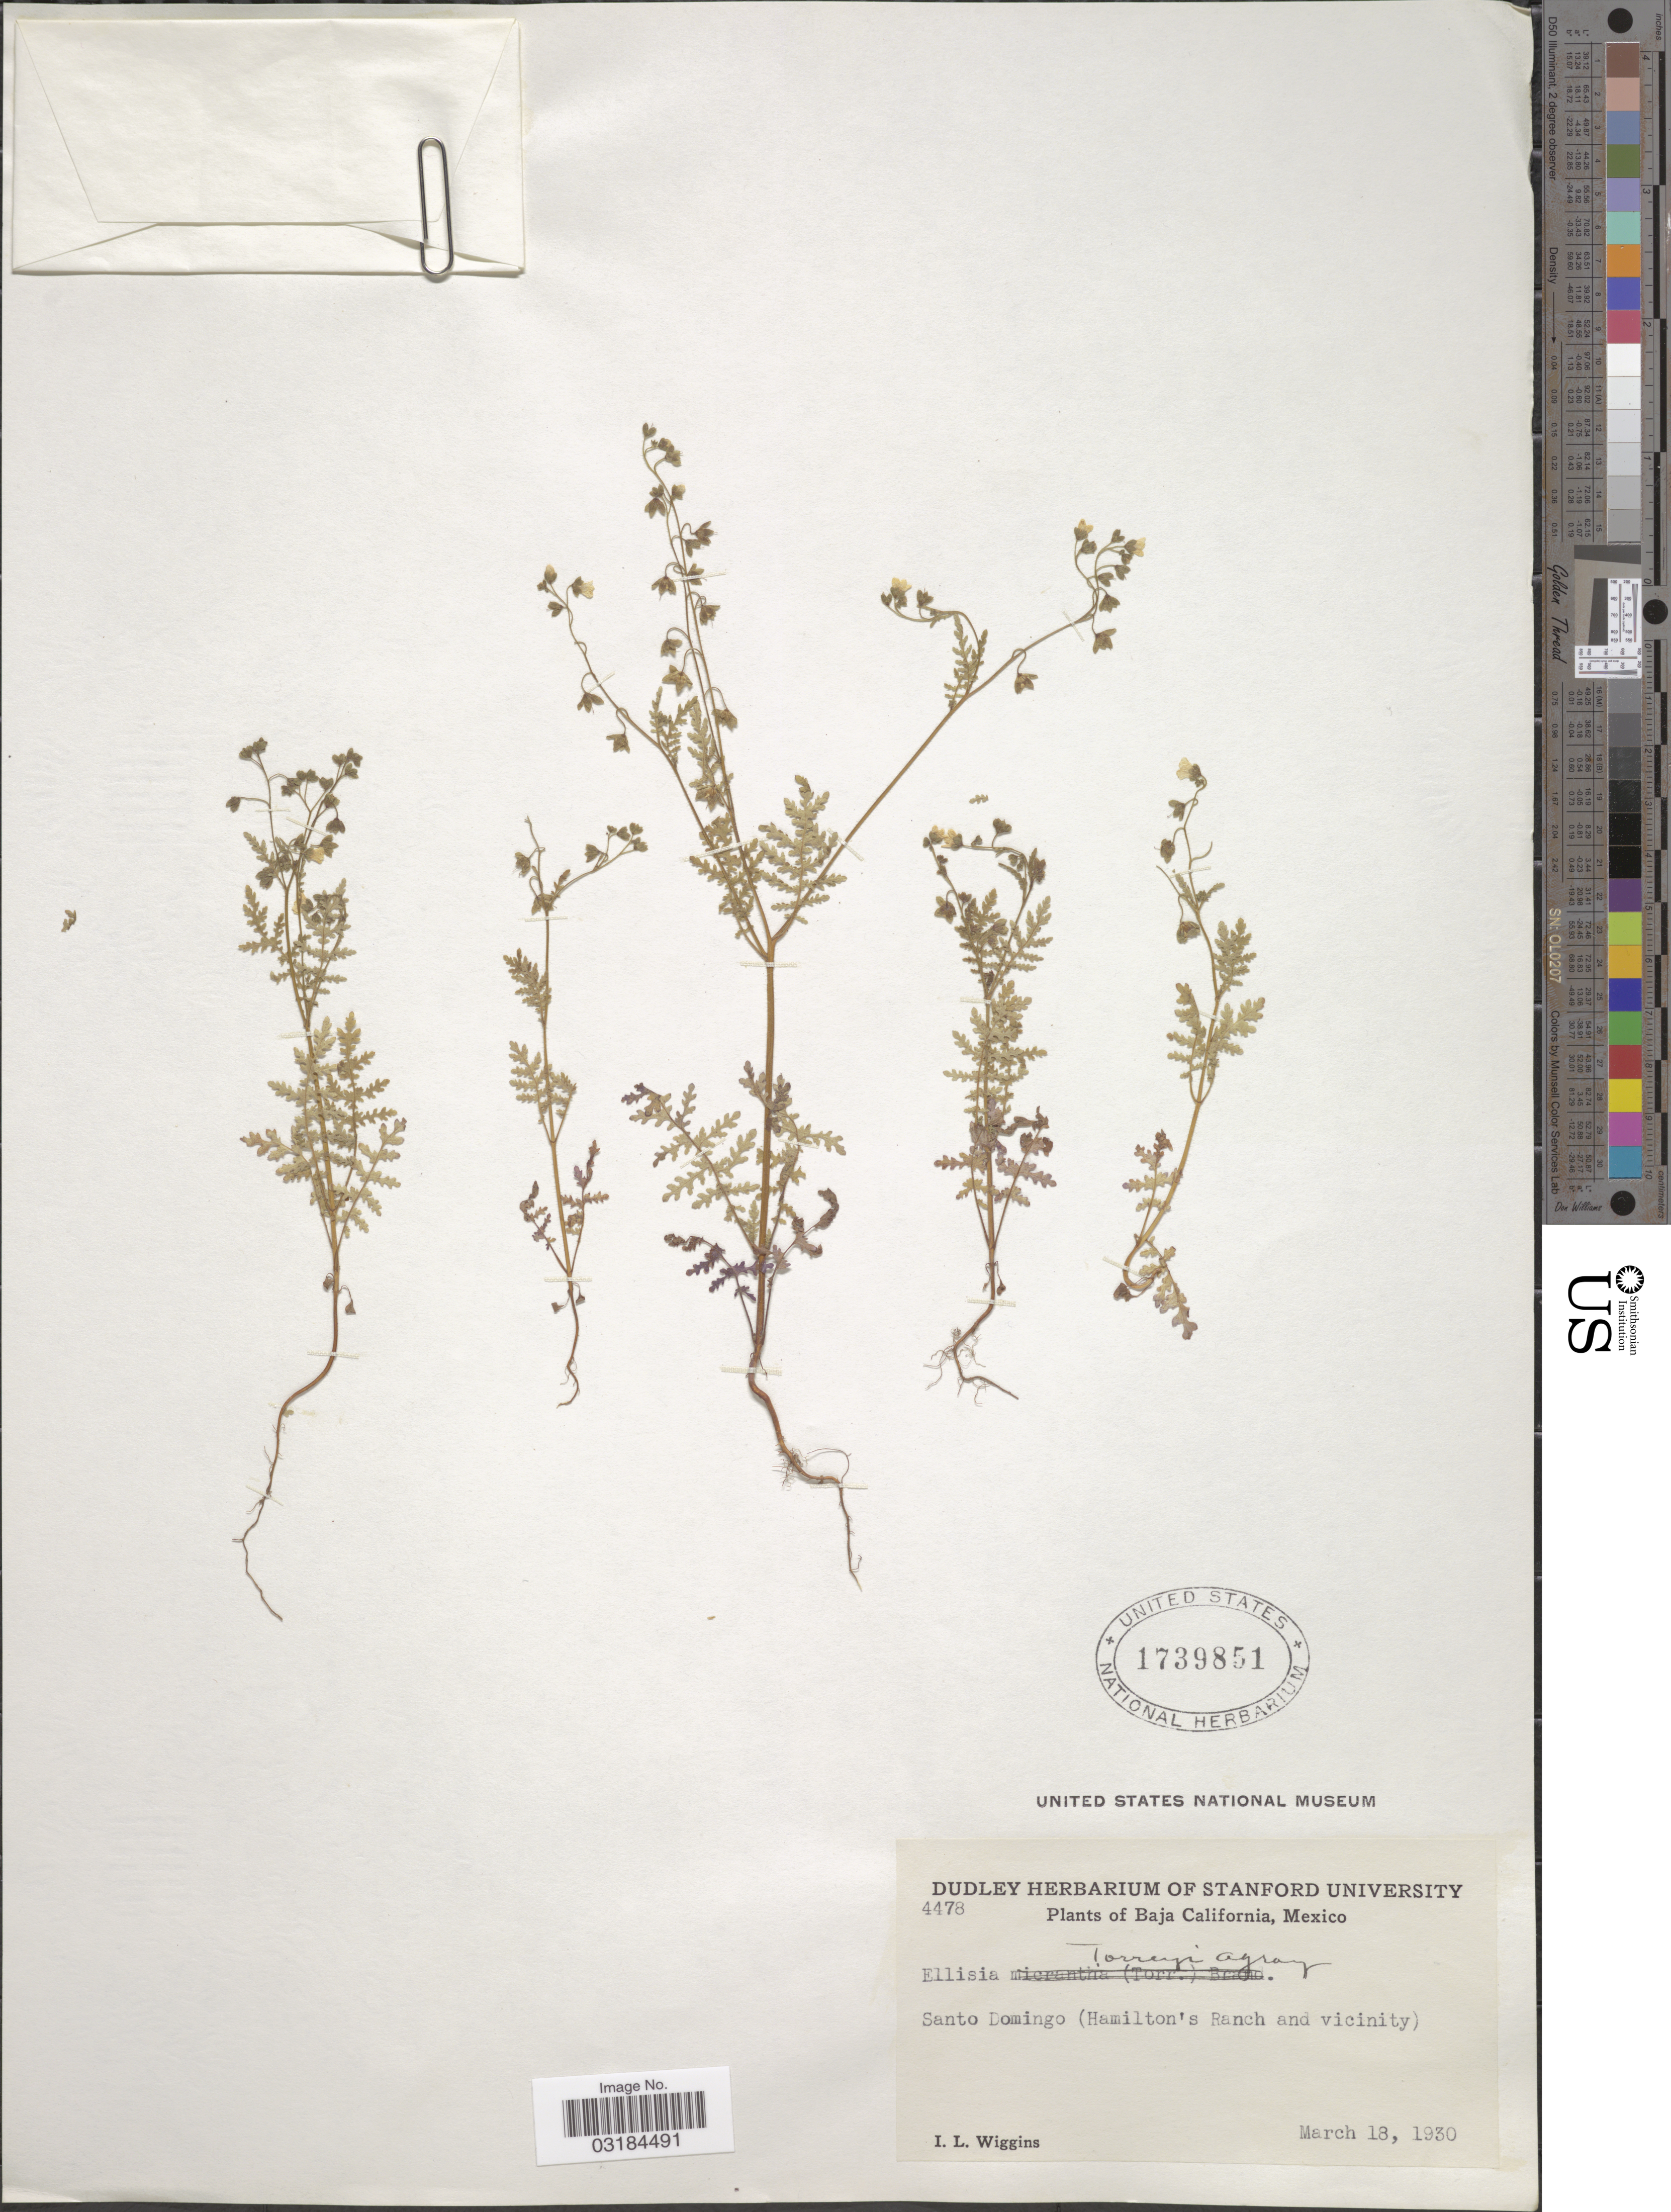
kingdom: Plantae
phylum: Tracheophyta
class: Magnoliopsida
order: Boraginales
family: Hydrophyllaceae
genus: Eucrypta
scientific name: Eucrypta torreyi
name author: (A. Gray) A. Heller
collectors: I. L. Wiggins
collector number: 4478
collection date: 1930-03-18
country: Mexico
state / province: Baja California Sur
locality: Santo Domingo (Hamilton's Ranch and vicinity).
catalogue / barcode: US 1739851